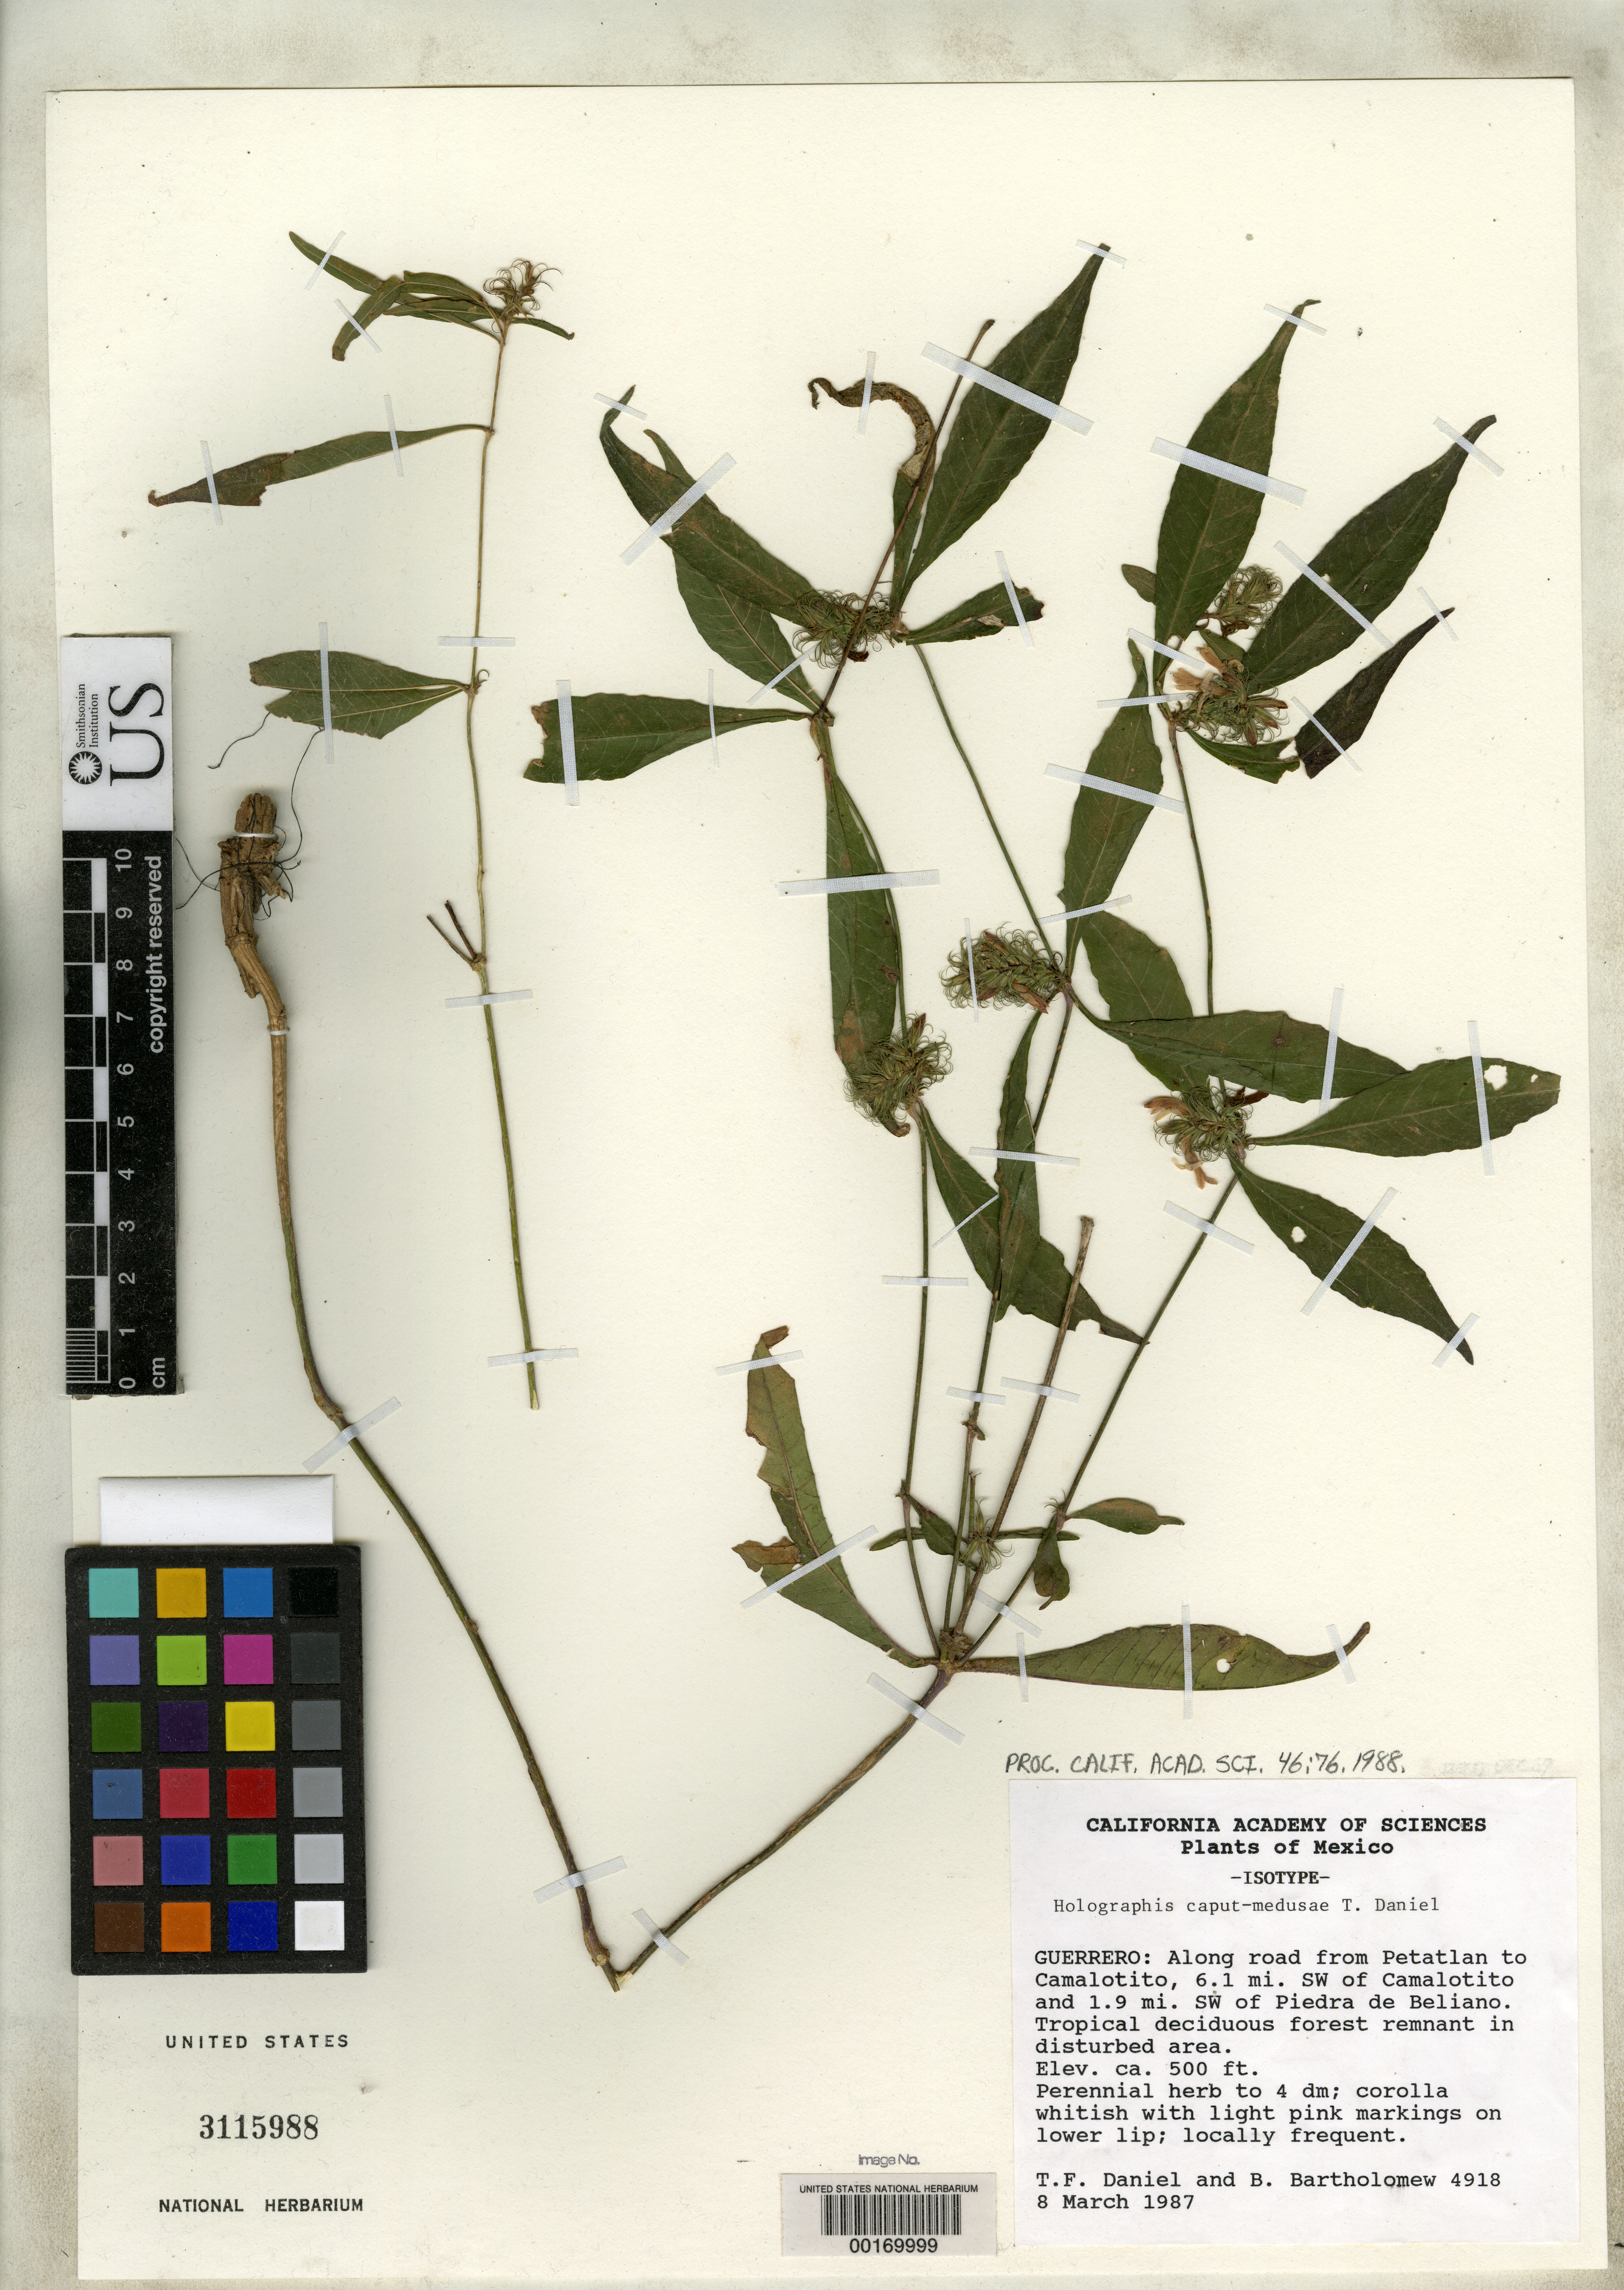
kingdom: Plantae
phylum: Tracheophyta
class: Magnoliopsida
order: Lamiales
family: Acanthaceae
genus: Holographis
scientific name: Holographis caput-medusae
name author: T.F. Daniel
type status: Isotype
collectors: T. F. Daniel & B. M. Bartholomew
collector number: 4918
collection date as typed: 08 Mar 1987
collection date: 1987-03-08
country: Mexico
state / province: Guerrero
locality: Along road from Petatlan to Camalotito and 1.9 mi SW of Piedra de Beliano.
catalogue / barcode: US 3115988